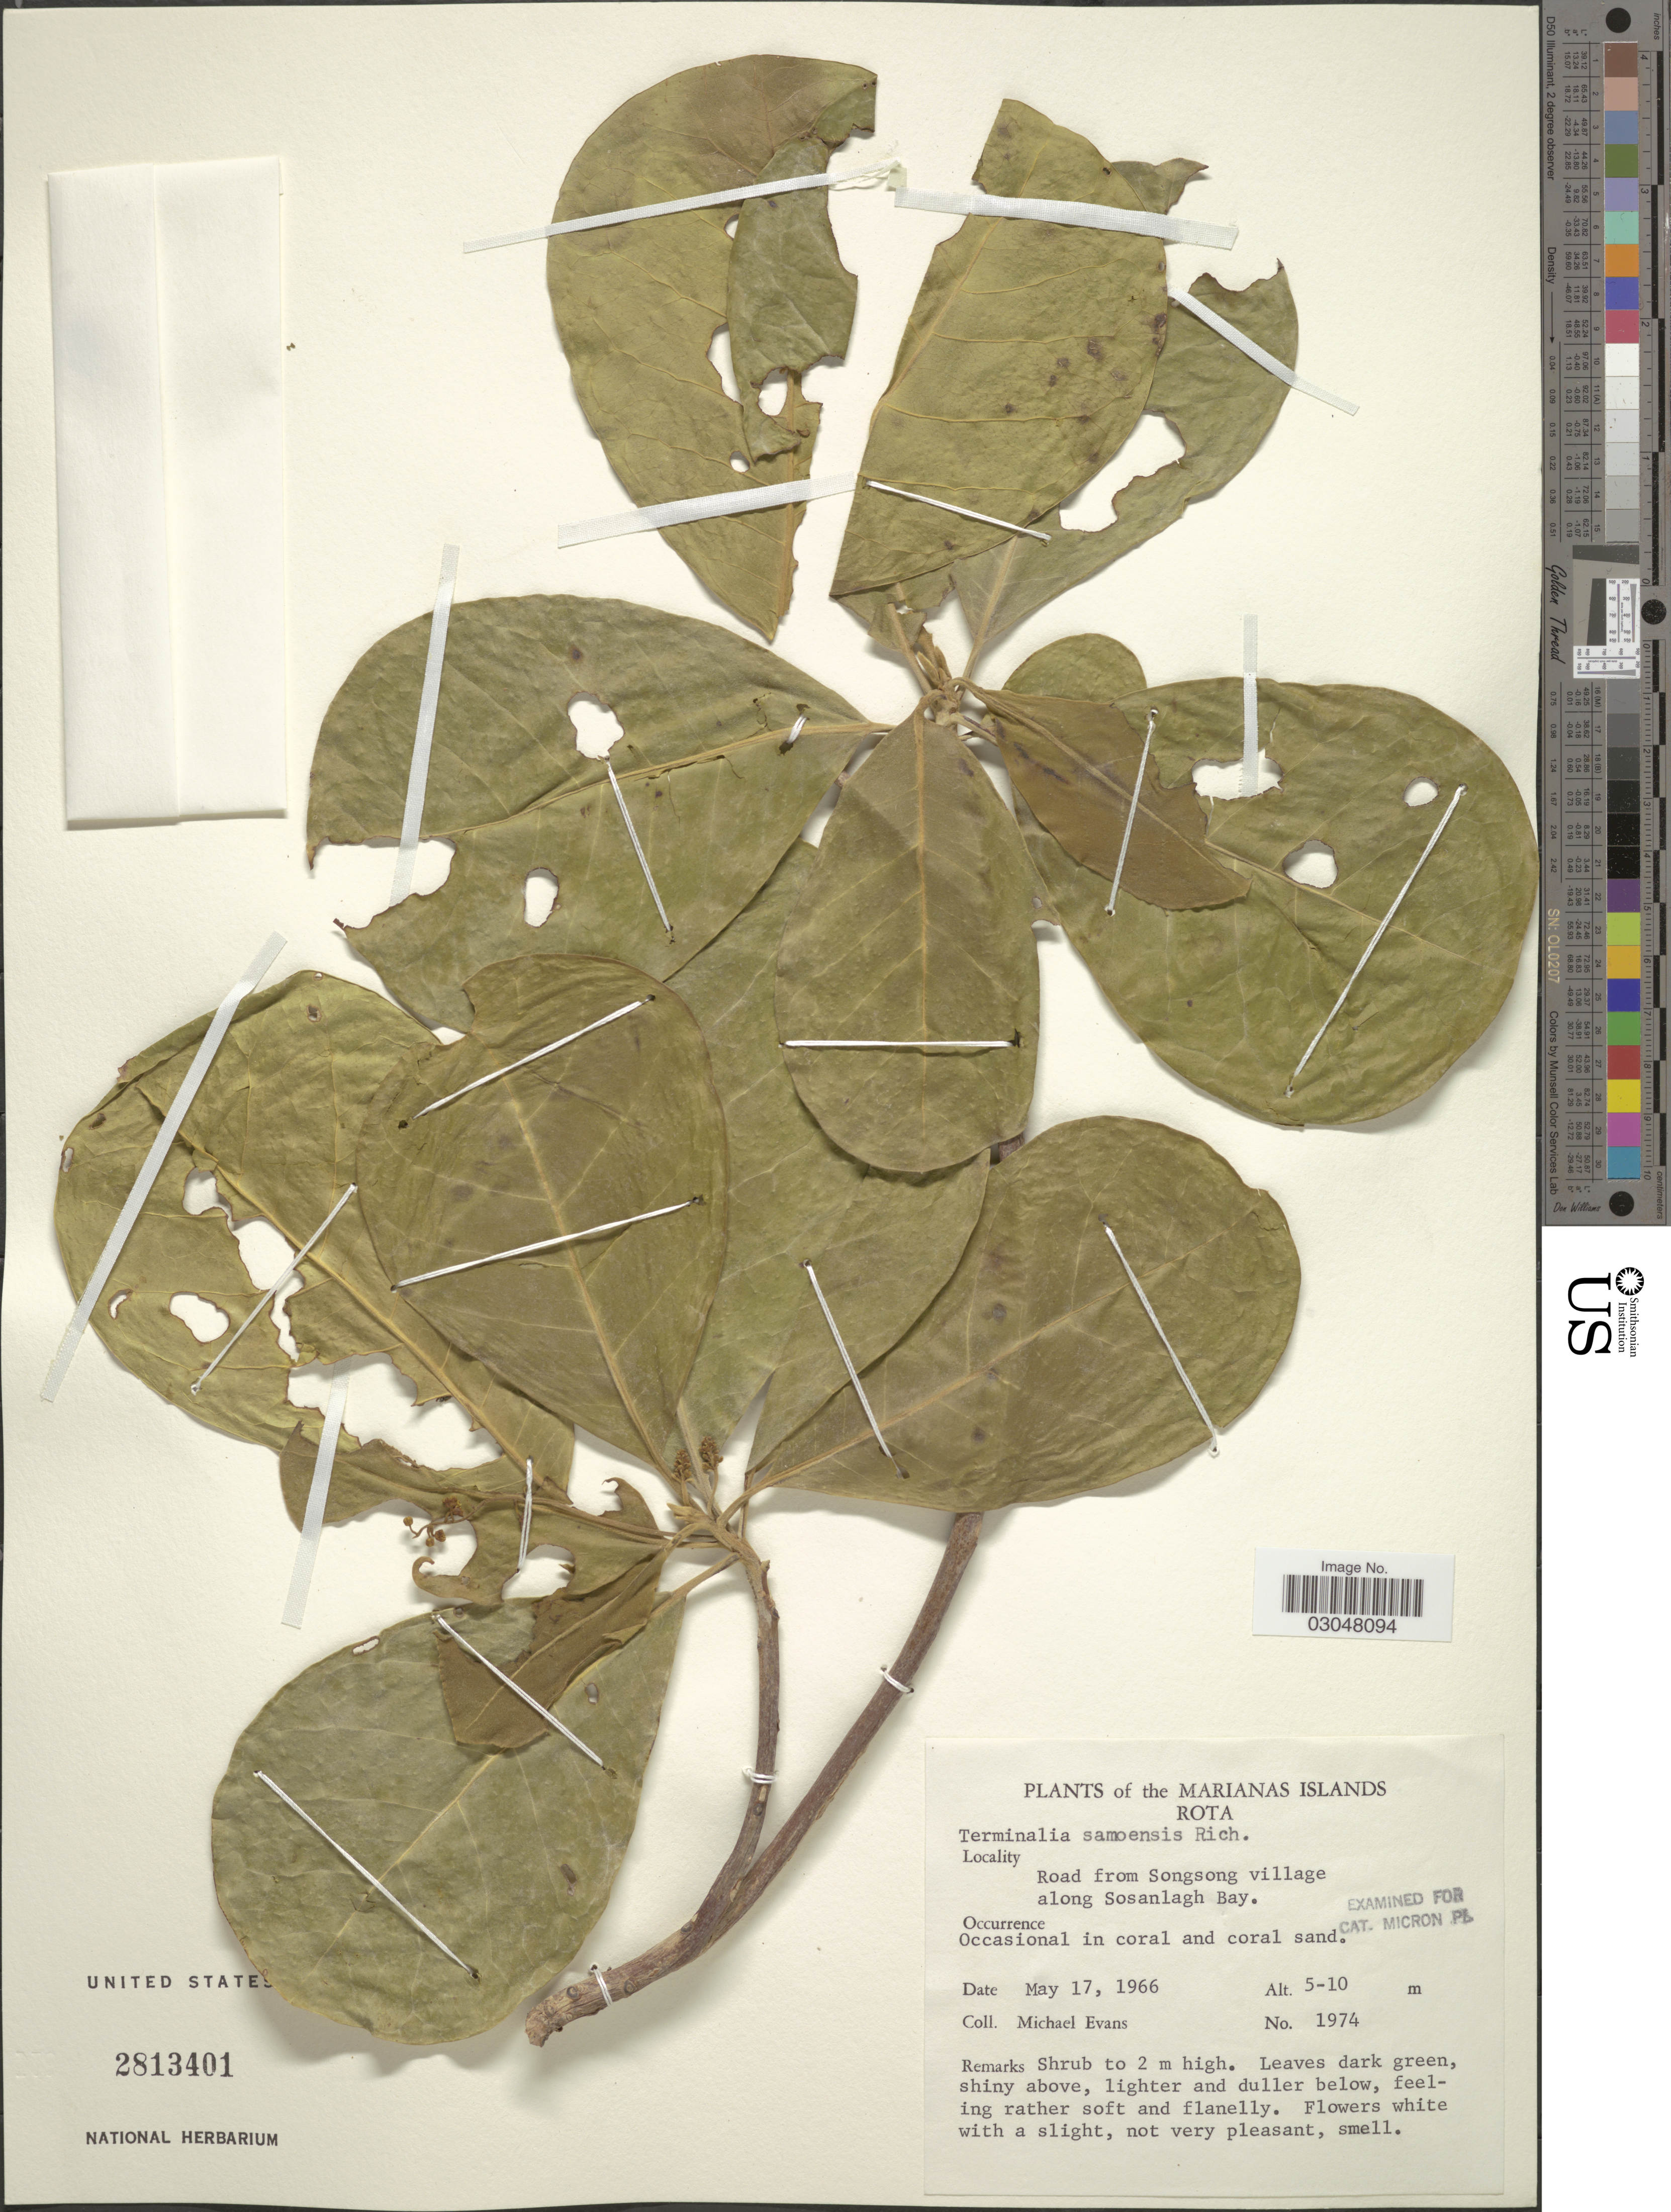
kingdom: Plantae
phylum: Tracheophyta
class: Magnoliopsida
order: Myrtales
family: Combretaceae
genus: Terminalia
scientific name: Terminalia samoensis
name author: Rech.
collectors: M. Evans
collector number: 1974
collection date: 1966-05-17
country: Northern Mariana Islands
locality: The Marianas Islands. Rota. Road from Songsong village along Sosanlagh Bay.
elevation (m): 5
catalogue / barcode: US 2813401